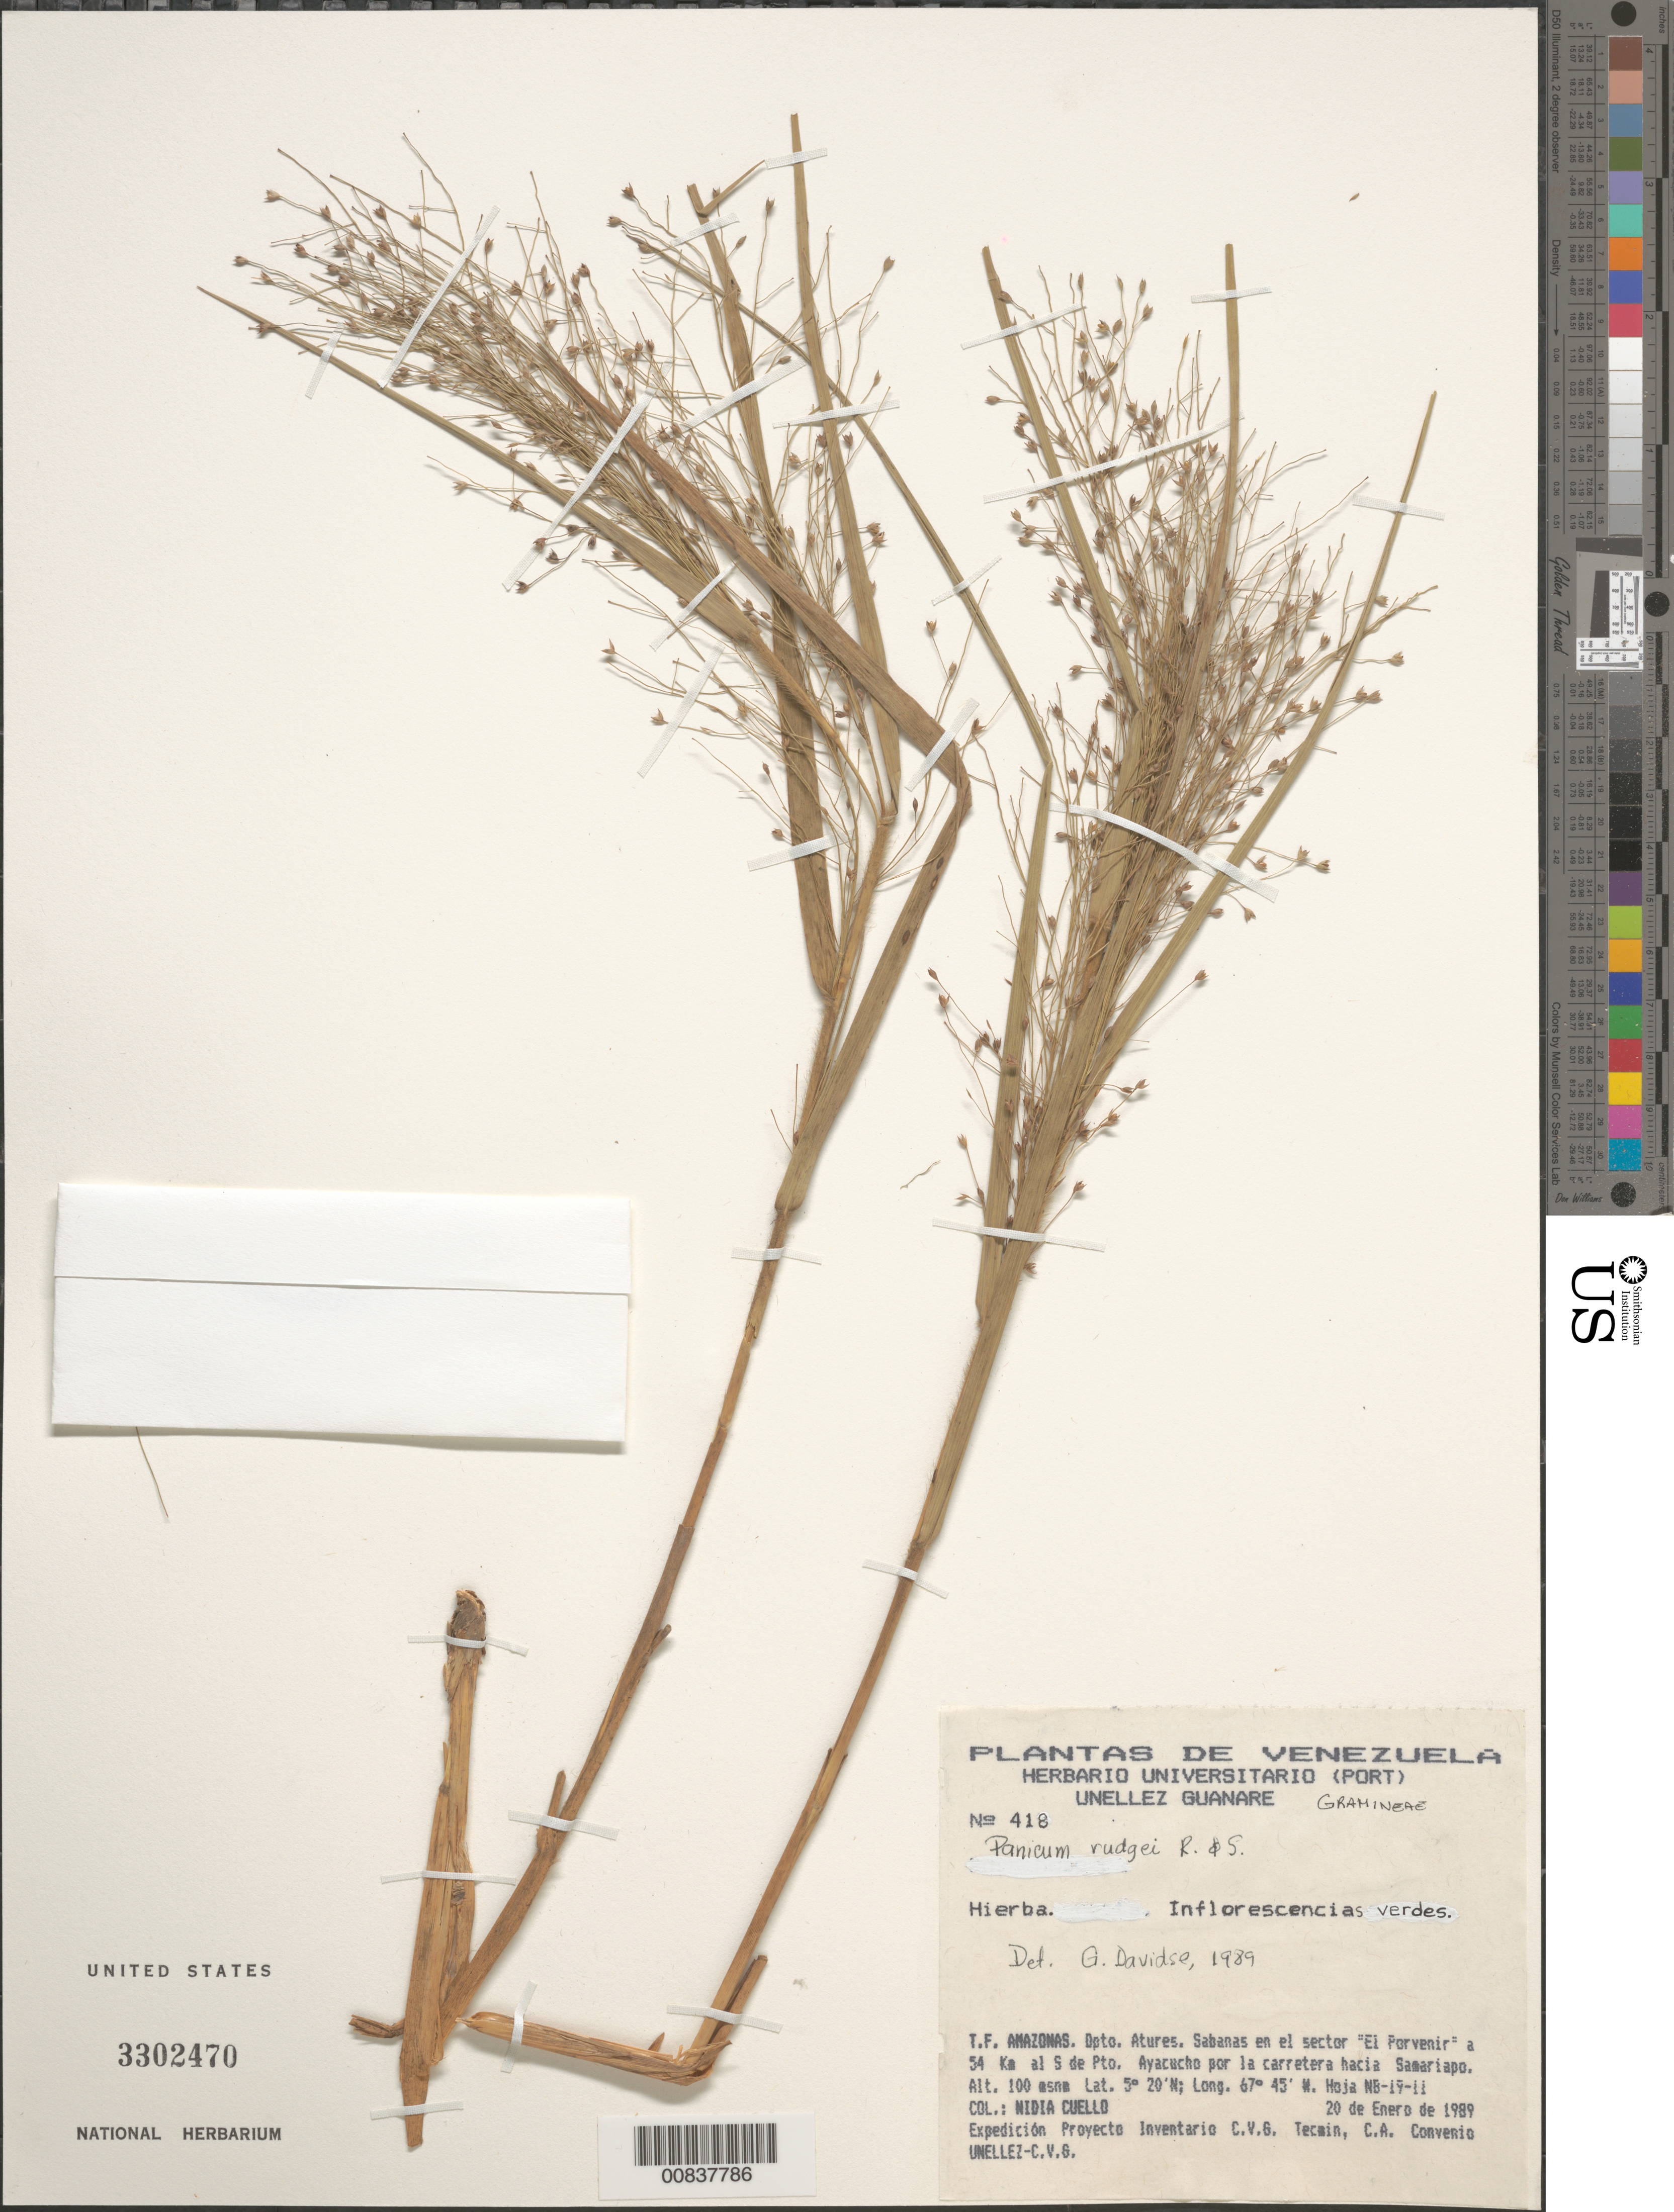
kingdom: Plantae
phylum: Tracheophyta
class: Liliopsida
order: Poales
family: Poaceae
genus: Panicum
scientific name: Panicum rudgei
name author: Roem. & Schult.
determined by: Davidse, Gerrit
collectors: N. L. Cuello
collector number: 418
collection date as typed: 20-Jan-89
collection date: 1989-01-20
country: Venezuela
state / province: Amazonas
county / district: Atures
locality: Sector "El Porvenir", 54 km S Pto. Ayacucho por la carretera hacia Samariapo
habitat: Savanna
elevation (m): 100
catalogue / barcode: US 3302470